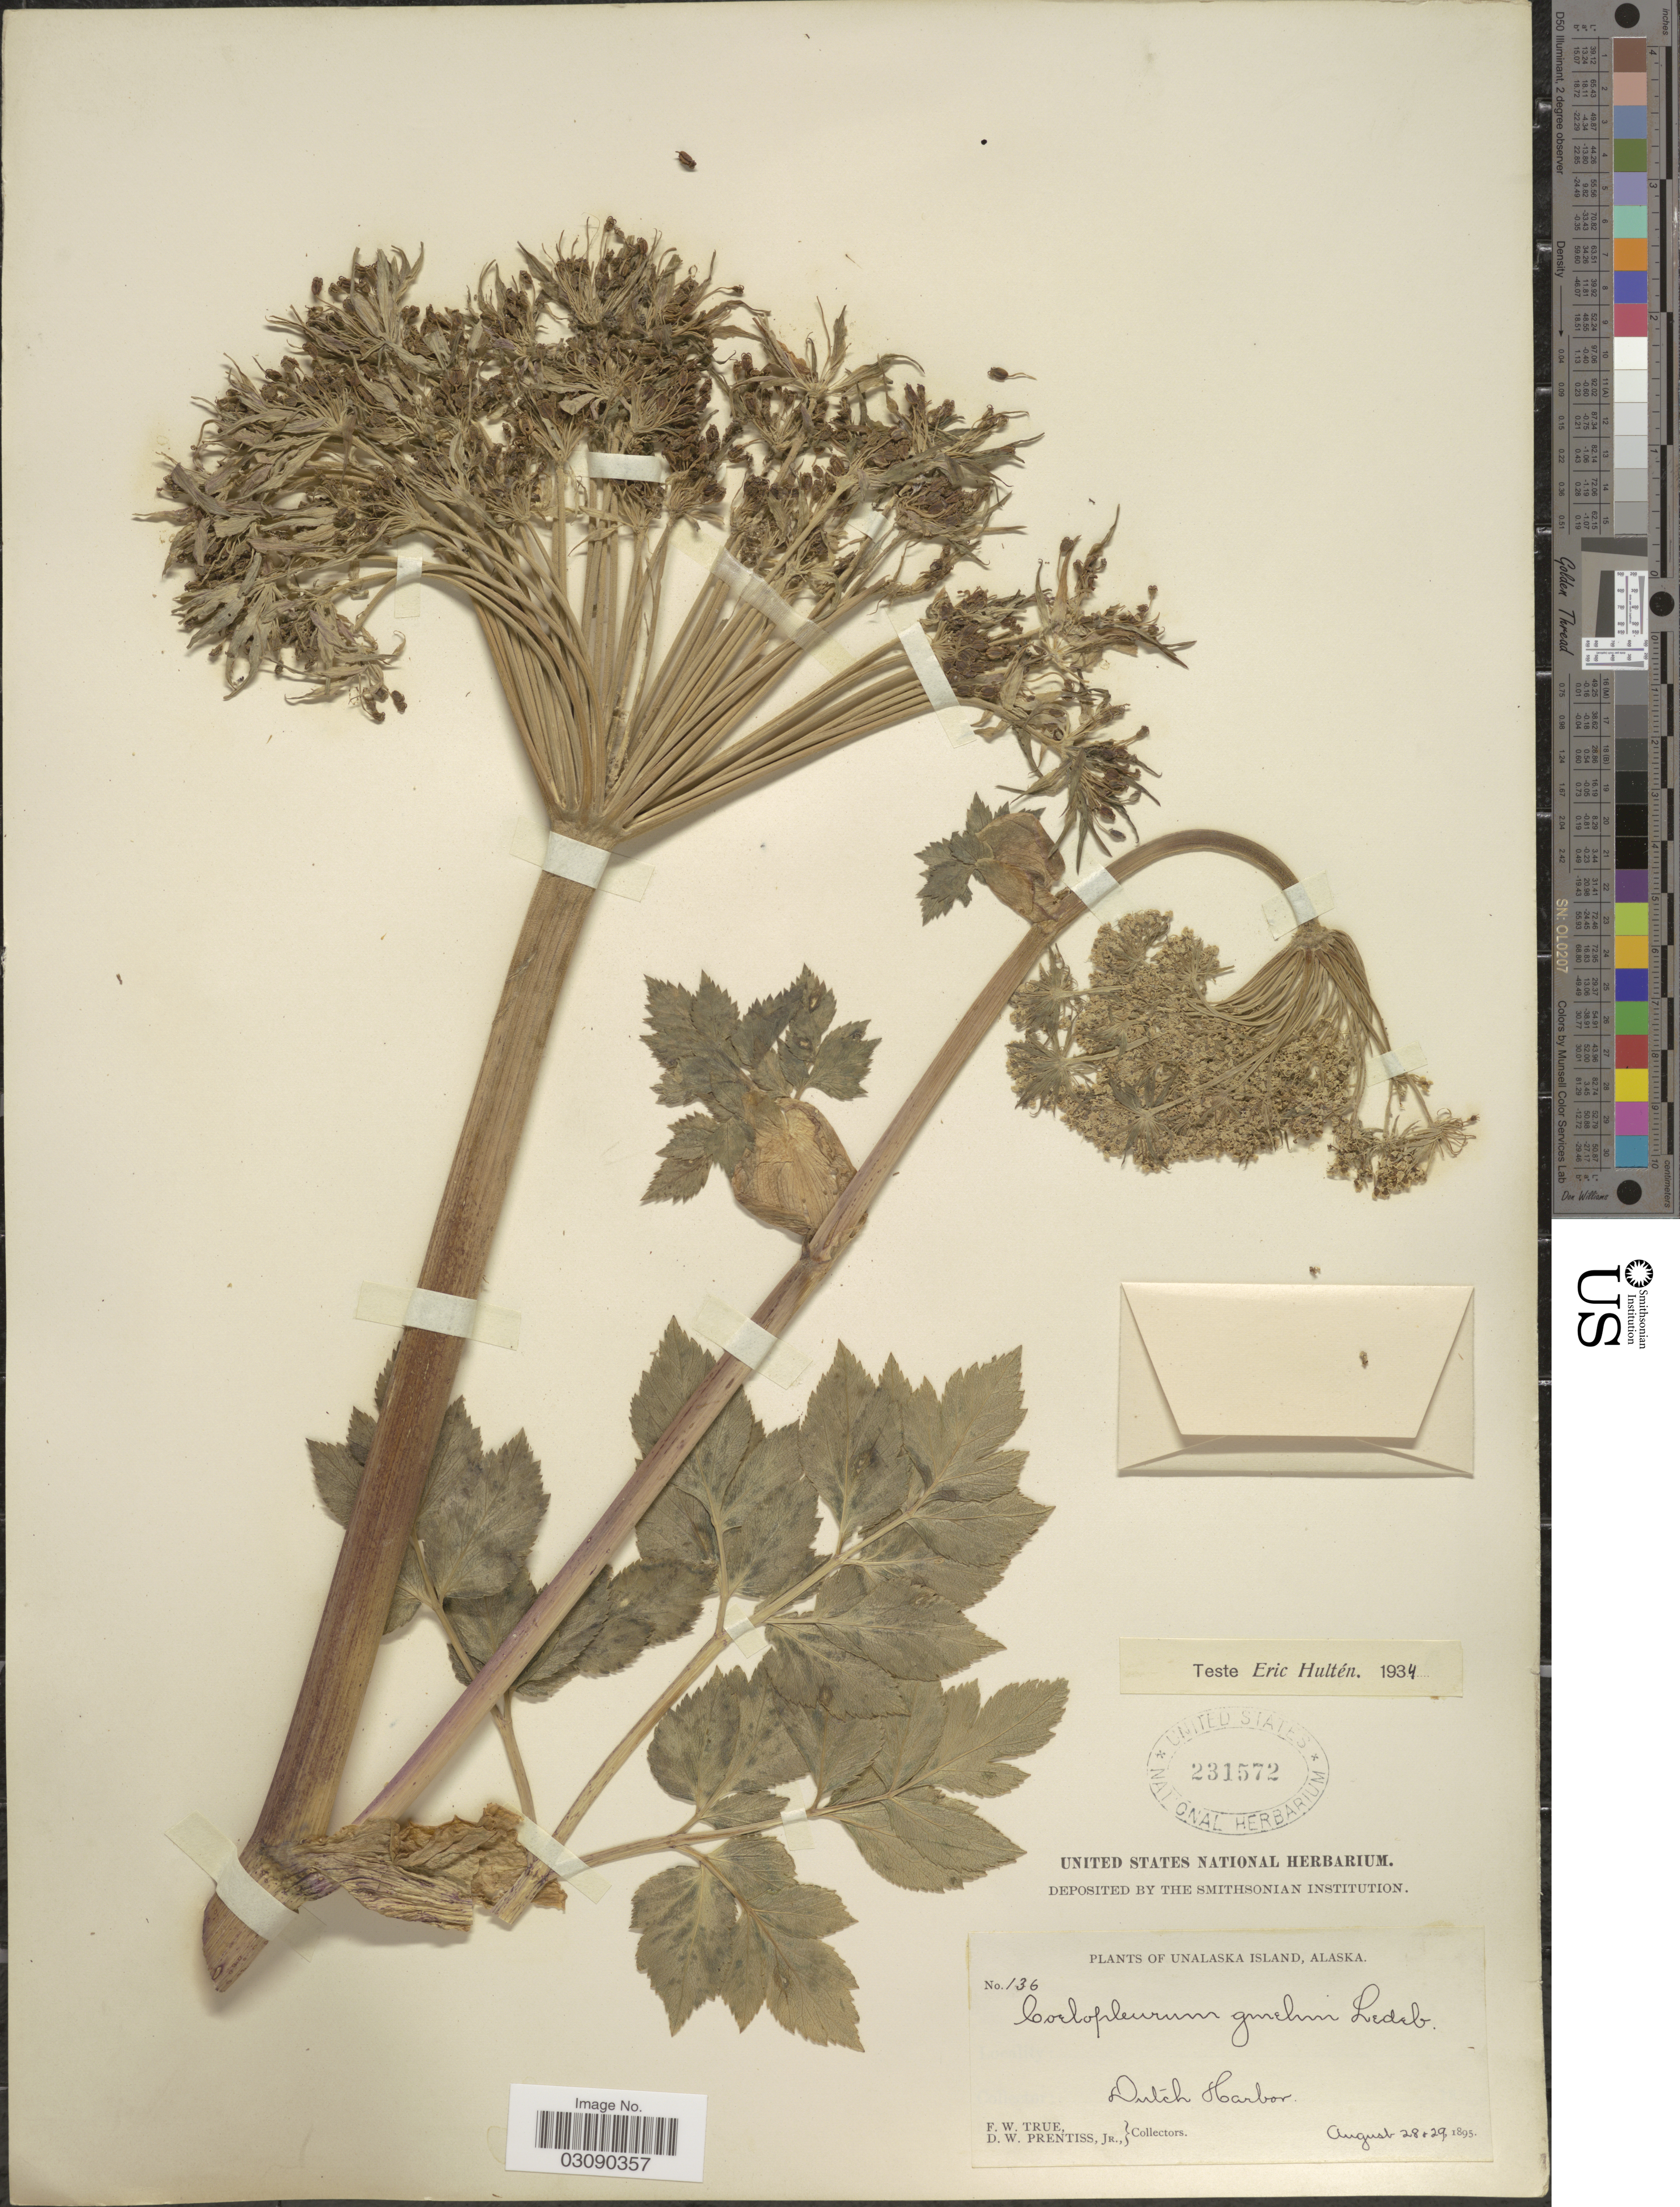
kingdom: Plantae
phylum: Tracheophyta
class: Magnoliopsida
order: Apiales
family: Apiaceae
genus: Angelica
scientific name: Angelica lucida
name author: L.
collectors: F. True & D. Prentiss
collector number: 136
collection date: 1895-08-28/1895-08-29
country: United States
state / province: Alaska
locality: Unalaska Island, Dutch Harbor.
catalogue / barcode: US 231572